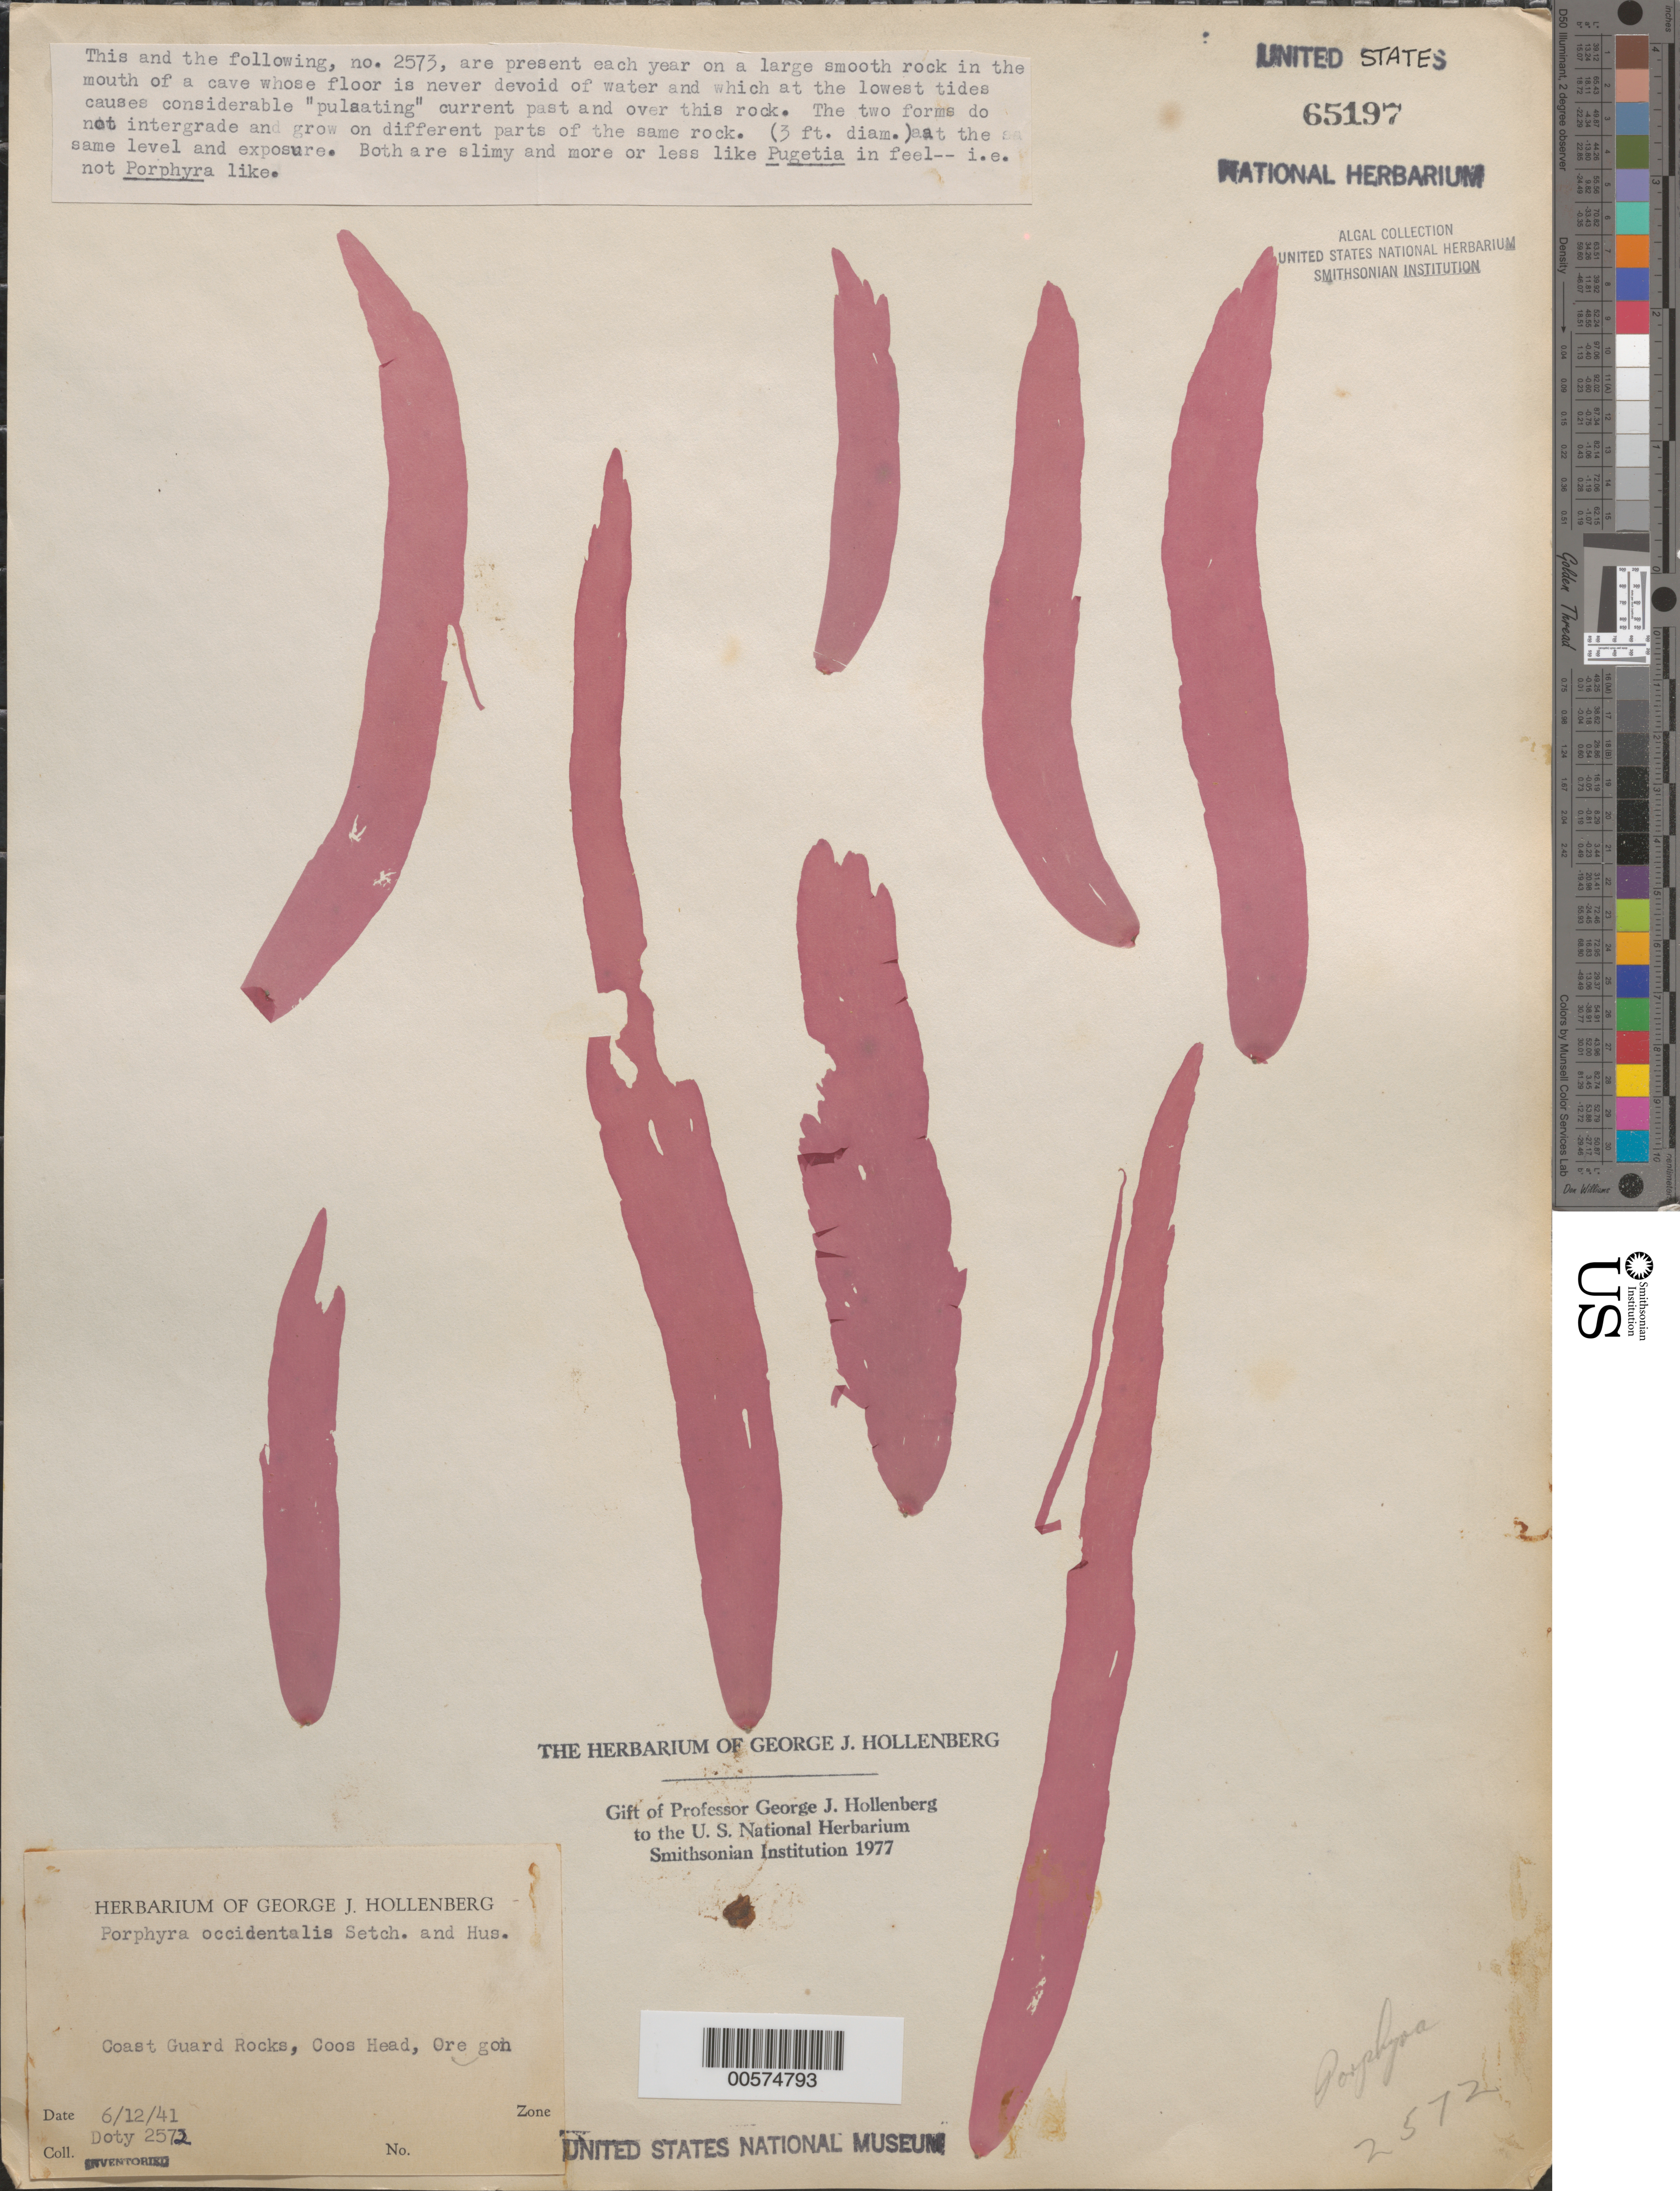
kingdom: Plantae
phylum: Rhodophyta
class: Bangiophyceae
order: Bangiales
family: Bangiaceae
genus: Porphyra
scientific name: Porphyra occidentalis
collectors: M. S. Doty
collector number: MSD 2572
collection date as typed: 12 Jun 1941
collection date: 1941-06-12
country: United States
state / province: Oregon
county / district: Coos County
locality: Coast Guard rocks, Coos Head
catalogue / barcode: US 65197